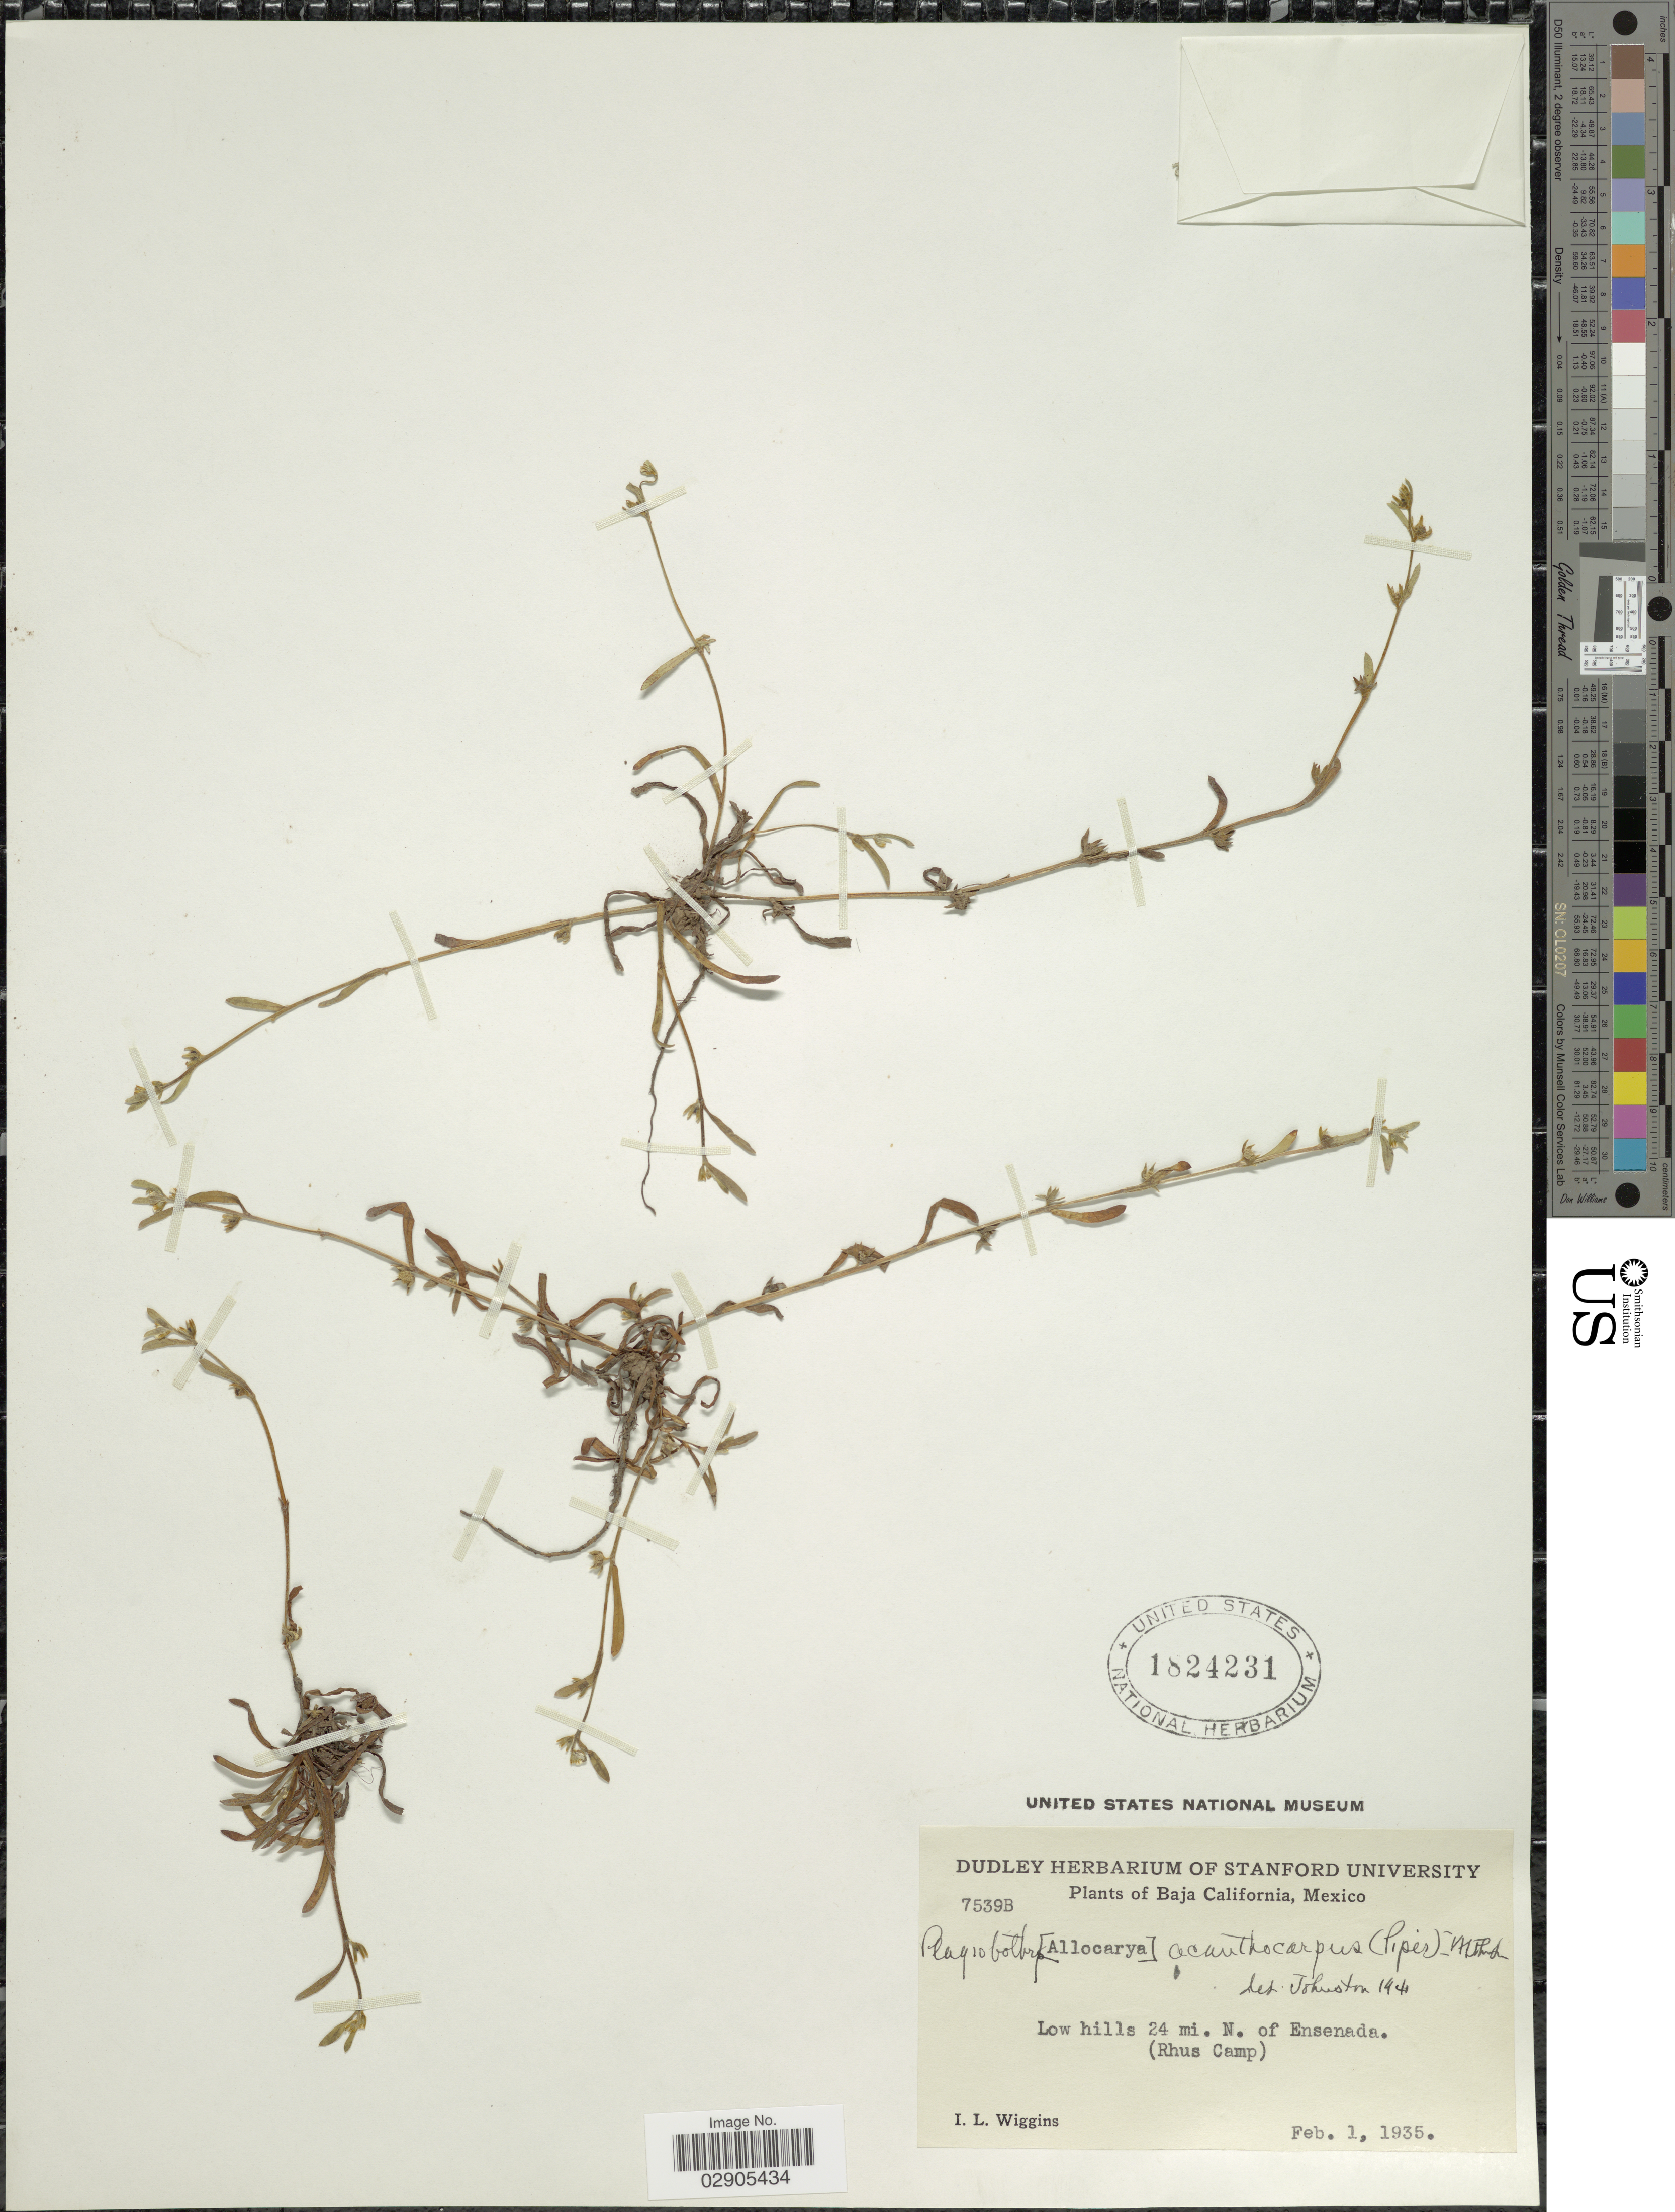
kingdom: Plantae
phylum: Tracheophyta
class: Magnoliopsida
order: Boraginales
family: Boraginaceae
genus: Allocarya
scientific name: Allocarya acanthocarpa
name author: Piper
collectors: I. L. Wiggins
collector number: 7539B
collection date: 1935-02-01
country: Mexico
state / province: Baja California Norte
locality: Low hills 24 mi. N. of Ensenada (Rhus Camp).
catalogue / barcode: US 1824231